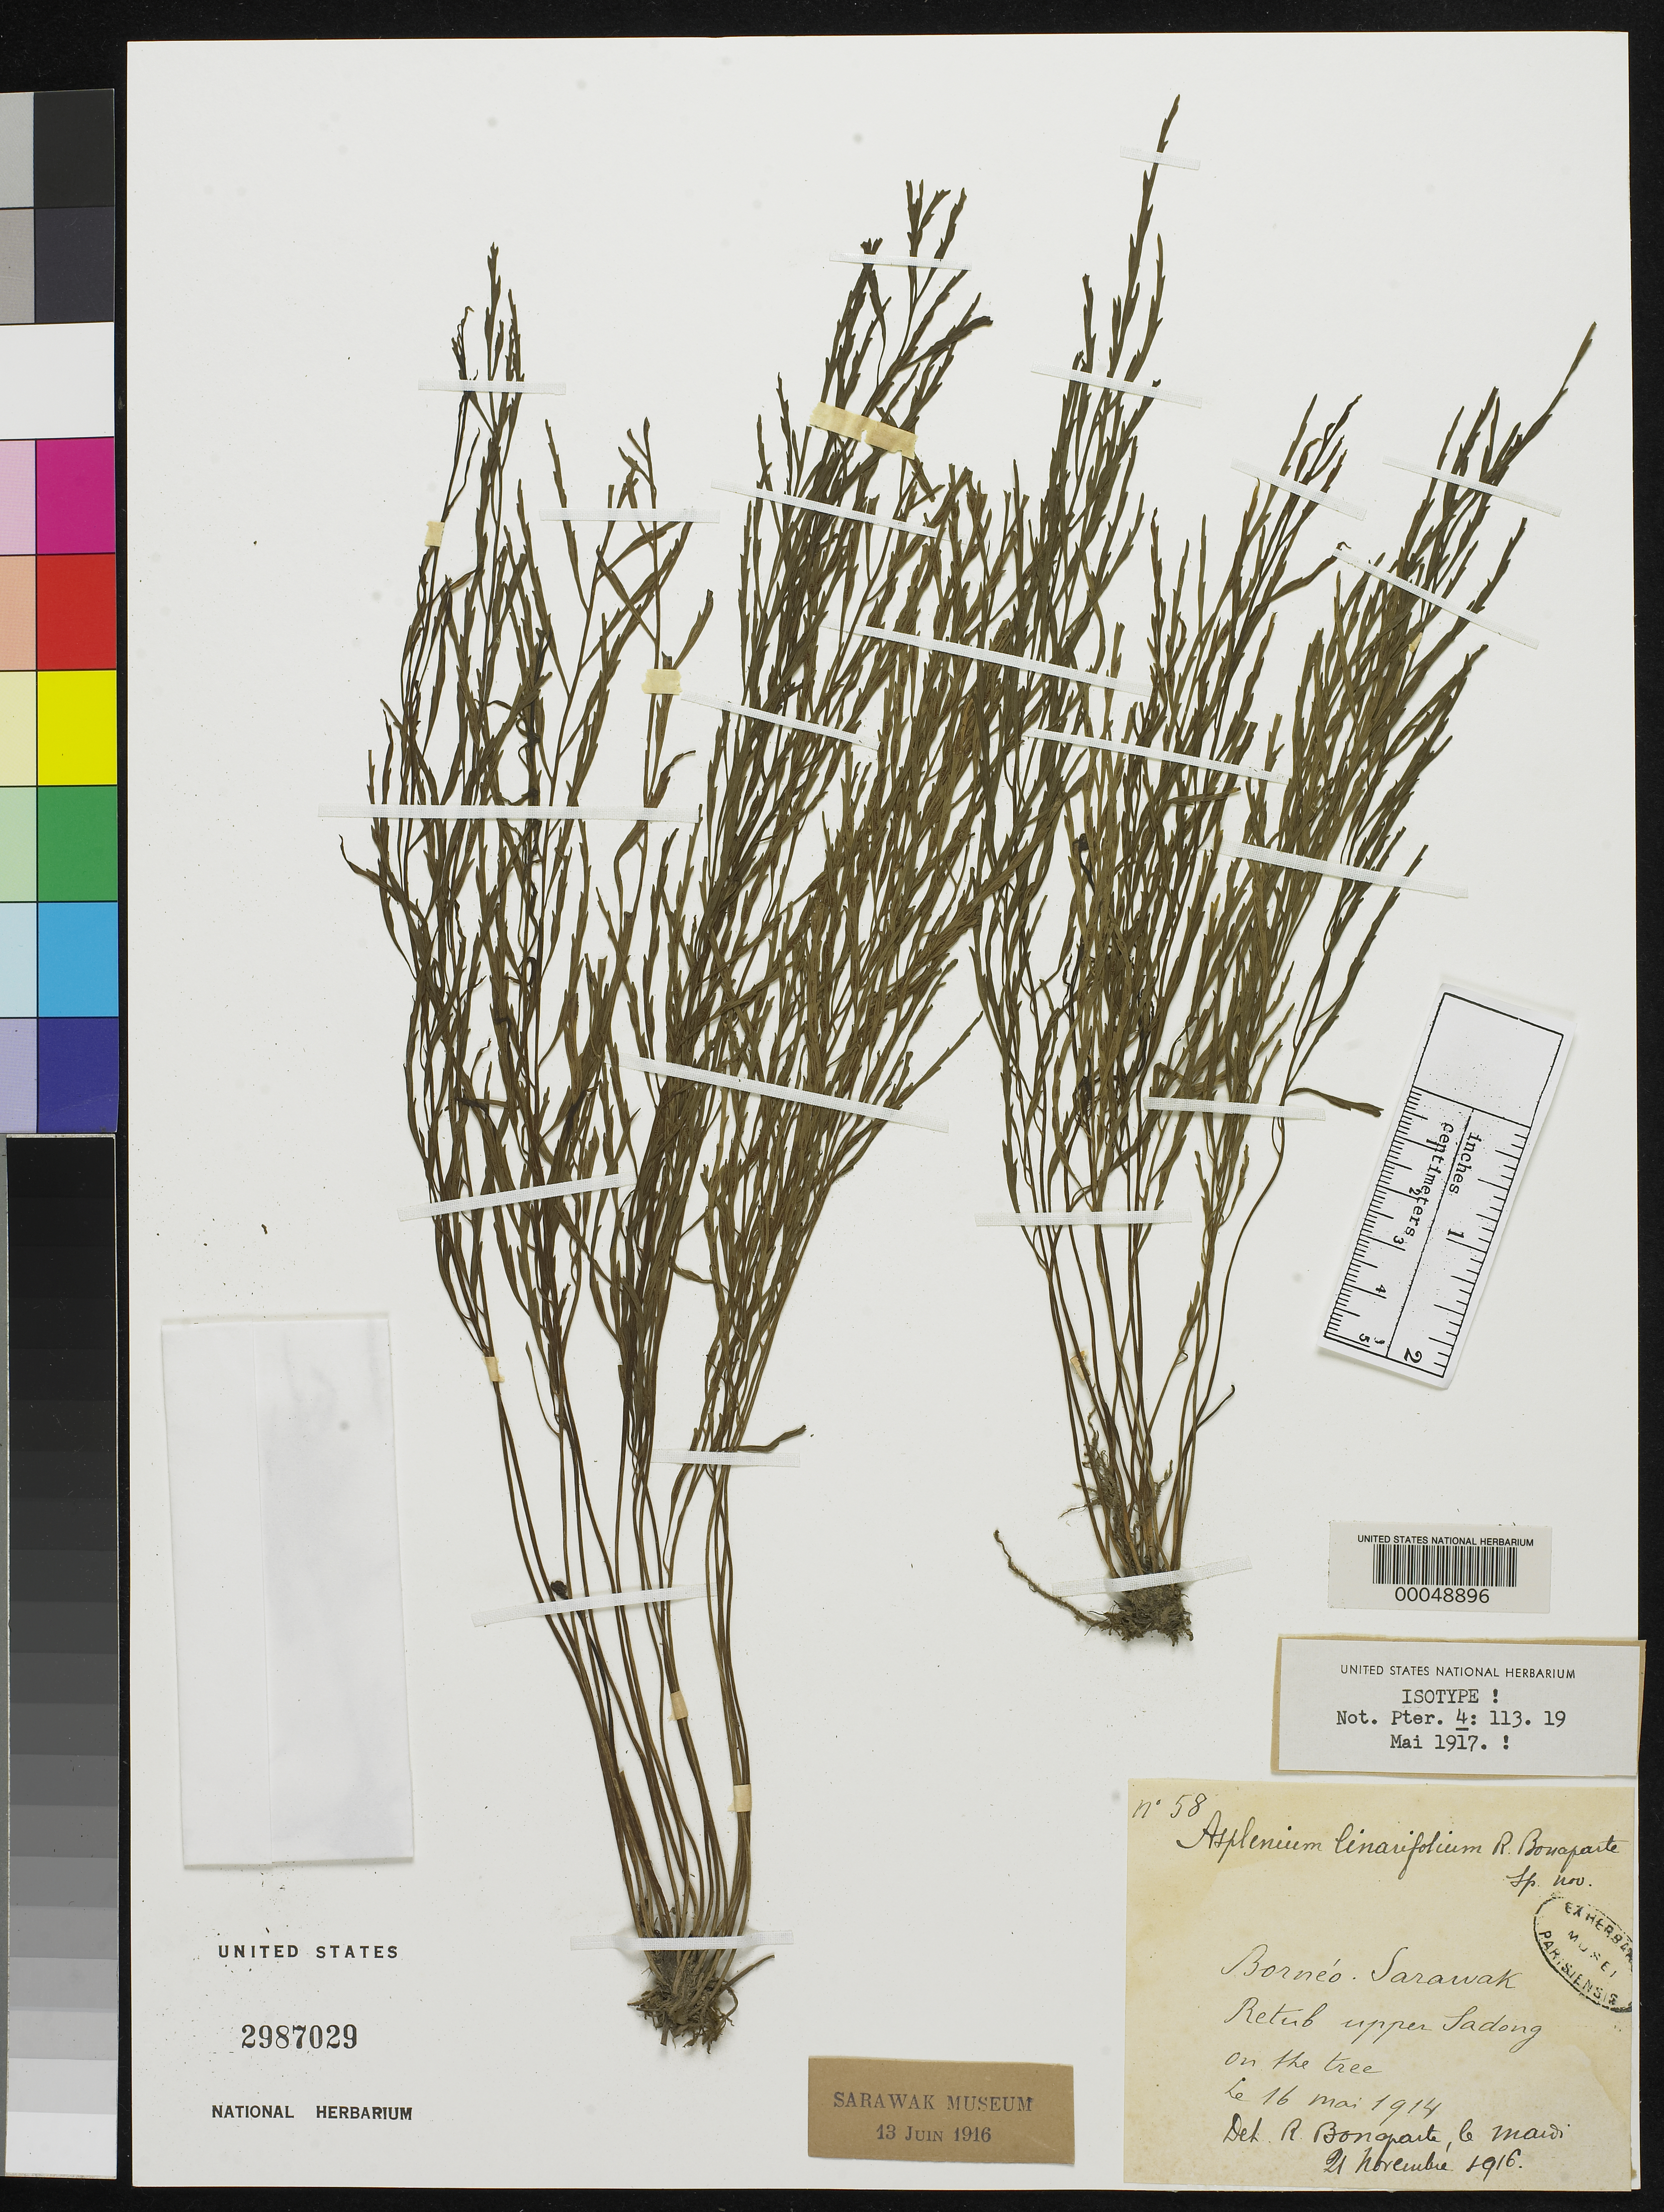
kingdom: Plantae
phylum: Tracheophyta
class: Polypodiopsida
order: Polypodiales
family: Aspleniaceae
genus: Asplenium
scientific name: Asplenium linarifolium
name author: Bonap.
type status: Isotype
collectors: Native collector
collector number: Ex. Sarawak Museum 58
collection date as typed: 16 May 1914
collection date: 1914-05-16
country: Malaysia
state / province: Sarawak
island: Borneo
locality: Upper Sadong, Retub.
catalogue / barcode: US 2987029